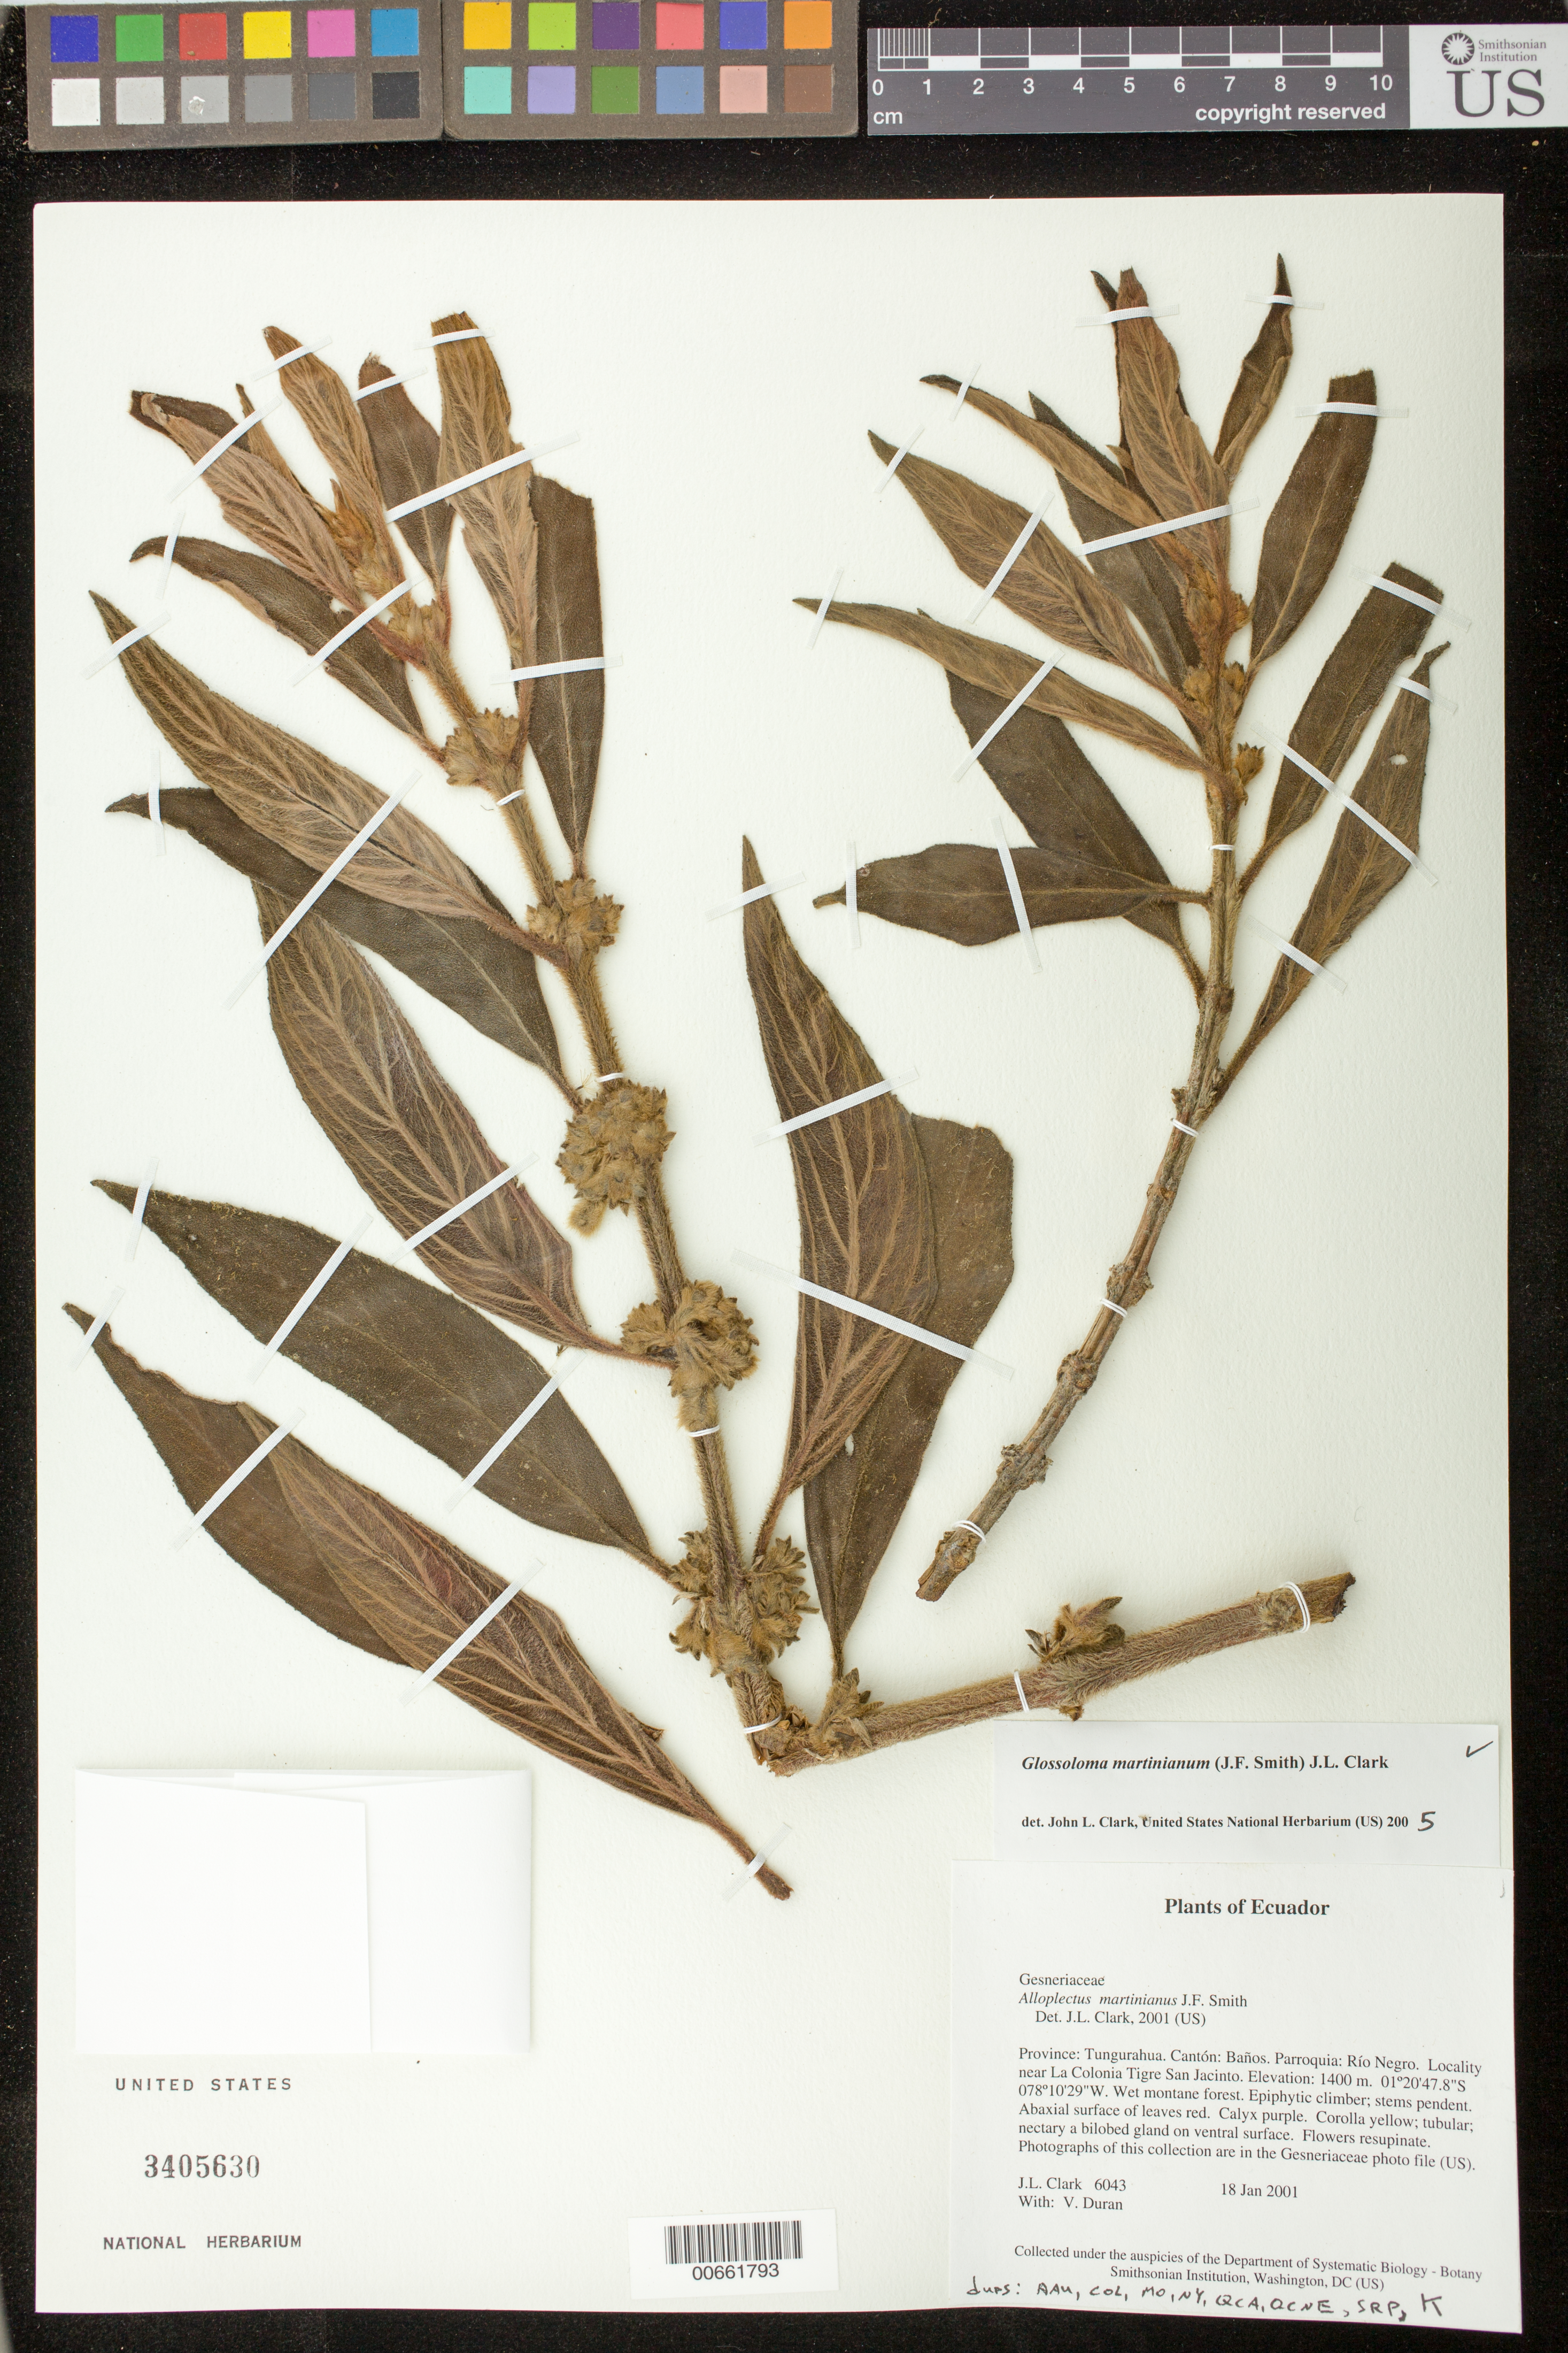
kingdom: Plantae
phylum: Tracheophyta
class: Magnoliopsida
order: Lamiales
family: Gesneriaceae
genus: Glossoloma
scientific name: Glossoloma martinianum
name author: (J.F. Sm.) J.L. Clark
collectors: J. L. Clark & V. Duran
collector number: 6043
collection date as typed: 18 Jan 2001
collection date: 2001-01-18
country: Ecuador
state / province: Tungurahua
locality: Cantón: Baños. Parroquia: Río Negro. Locality near La Colonia Tigre San Jacinto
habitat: Wet montane forest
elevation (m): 1400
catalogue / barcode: US 3405630